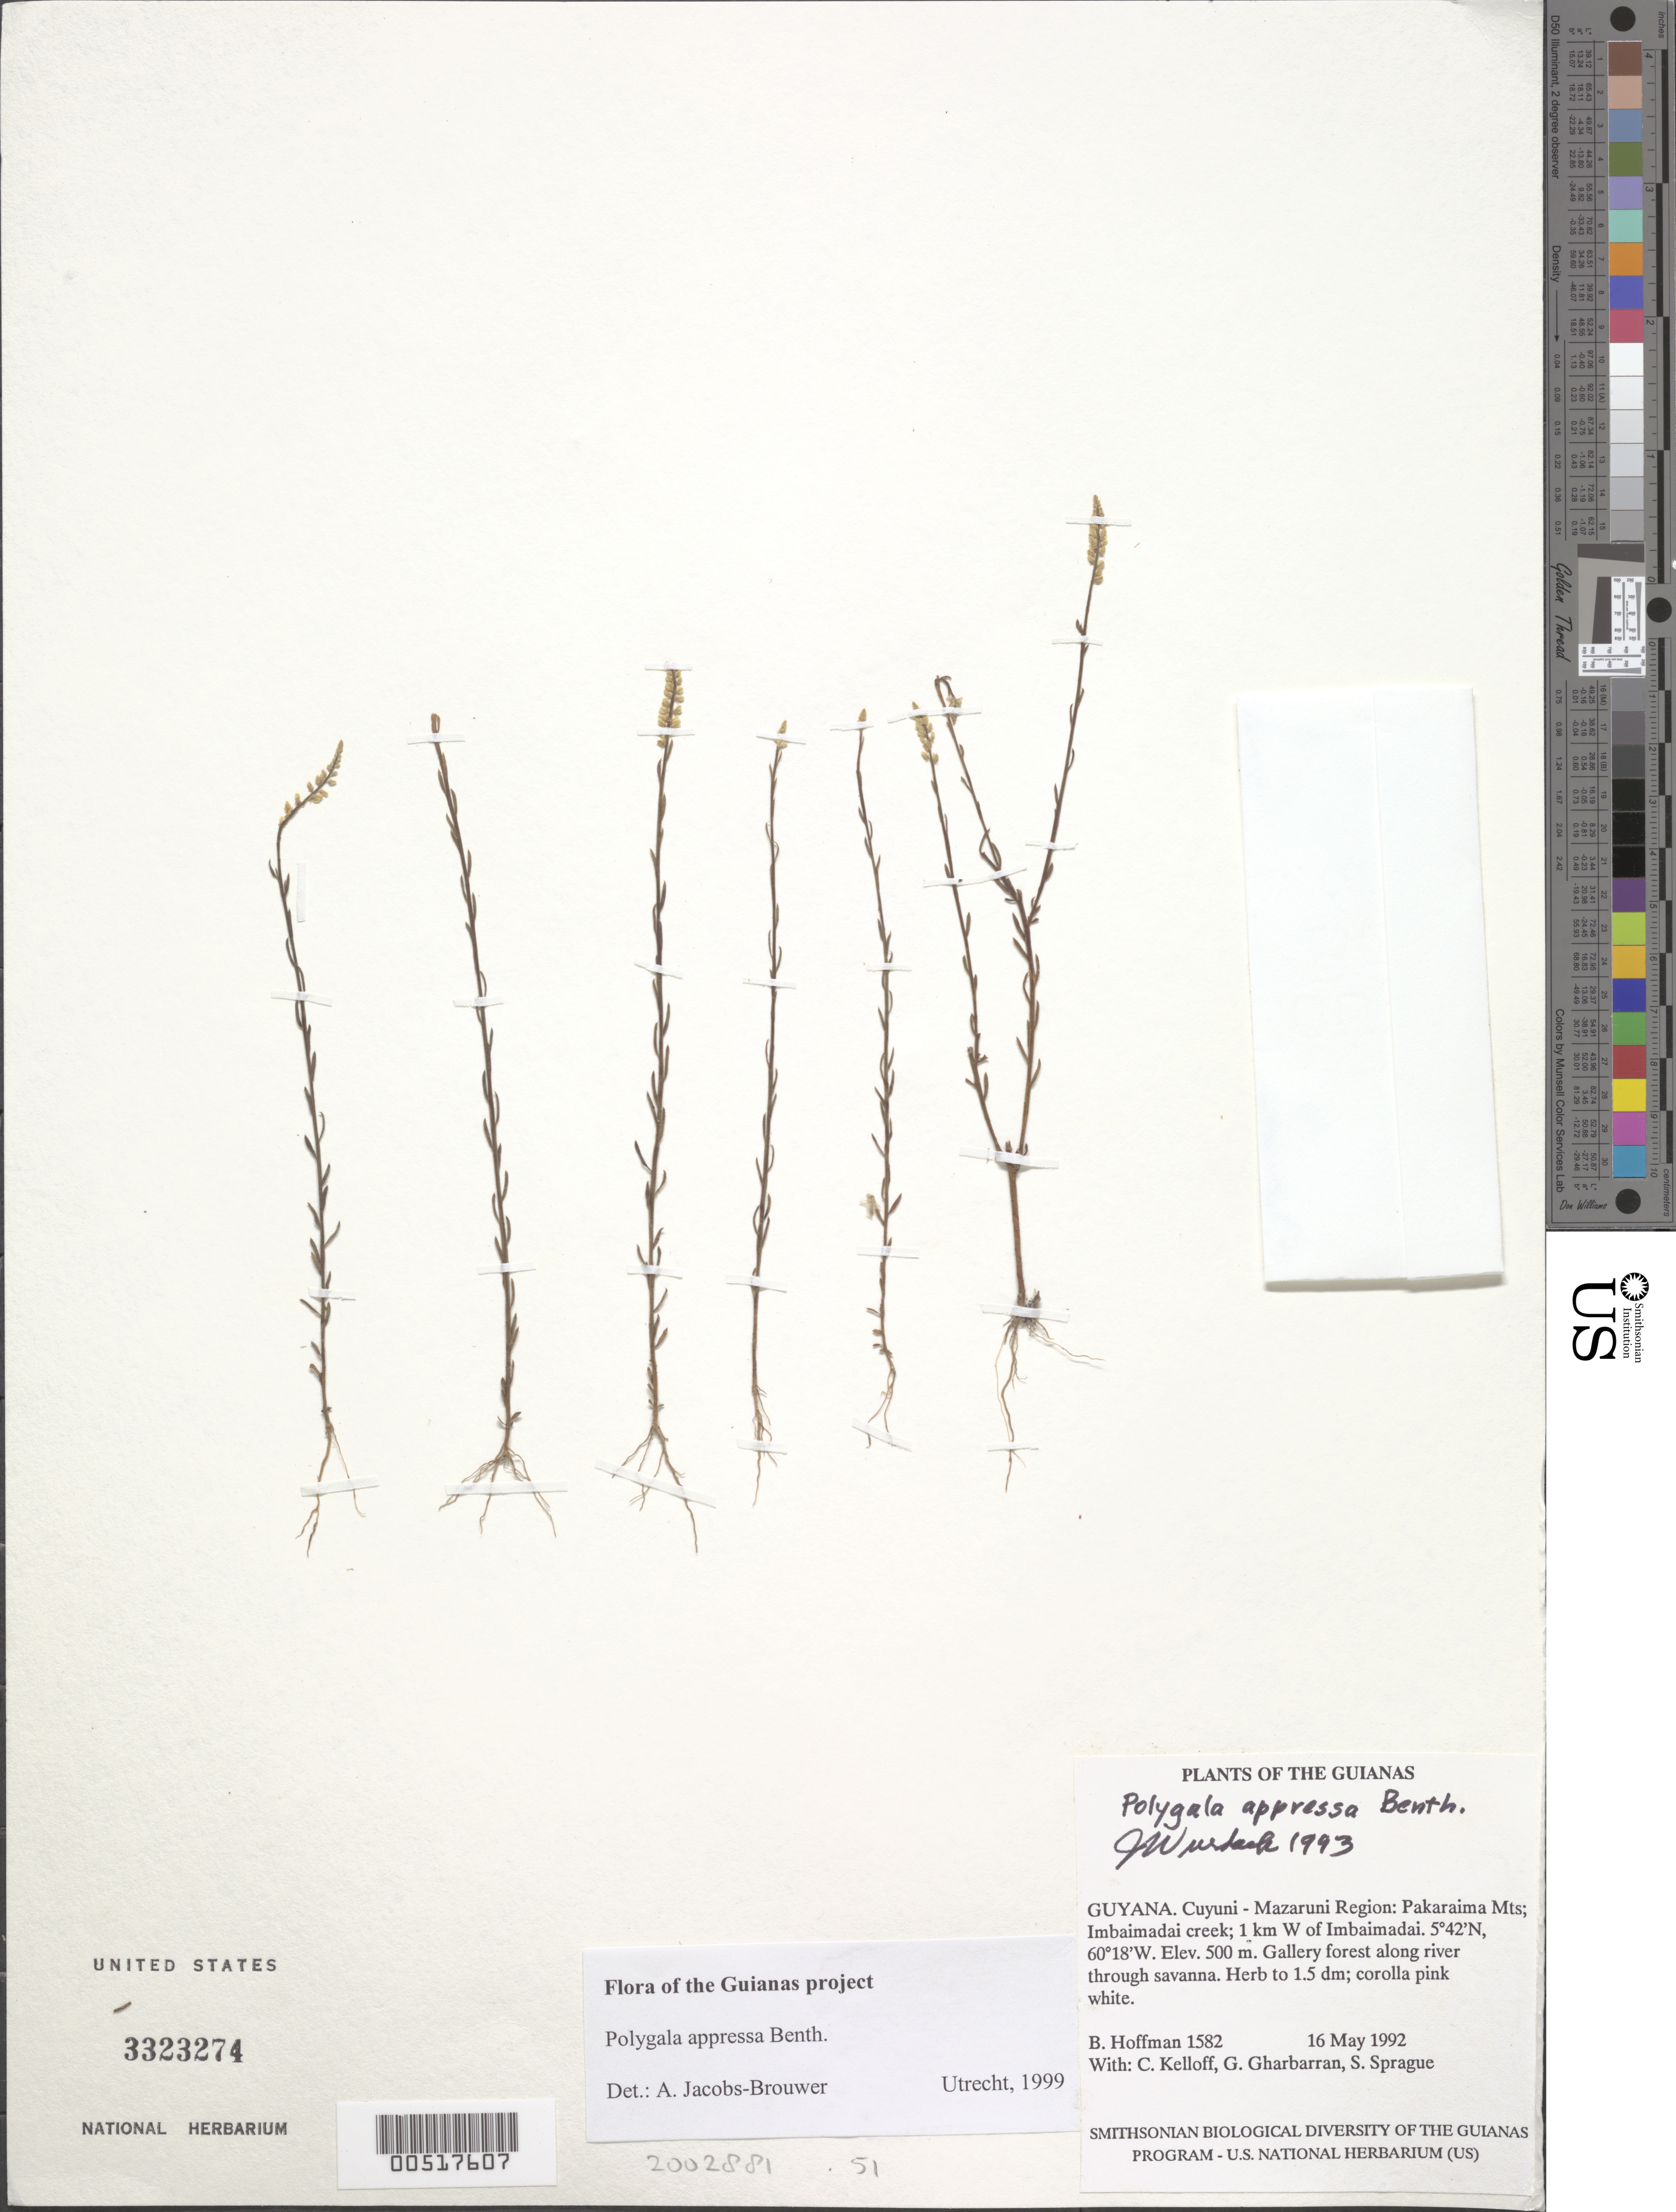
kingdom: Plantae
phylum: Tracheophyta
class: Magnoliopsida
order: Fabales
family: Polygalaceae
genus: Polygala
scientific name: Polygala appressa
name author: Benth.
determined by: Jacobs-Brouwer, A.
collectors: B. Hoffman, C. L. Kelloff, G. Gharbarran & S. Sprague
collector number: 1582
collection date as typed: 16 May 1992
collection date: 1992-05-16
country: Guyana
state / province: Cuyuni-Mazaruni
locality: Pakaraima Mts; Imbaimadai Creek; 1 km W of Imbaimadai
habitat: Gallery forest along river through savanna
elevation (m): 500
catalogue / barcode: US 3323374